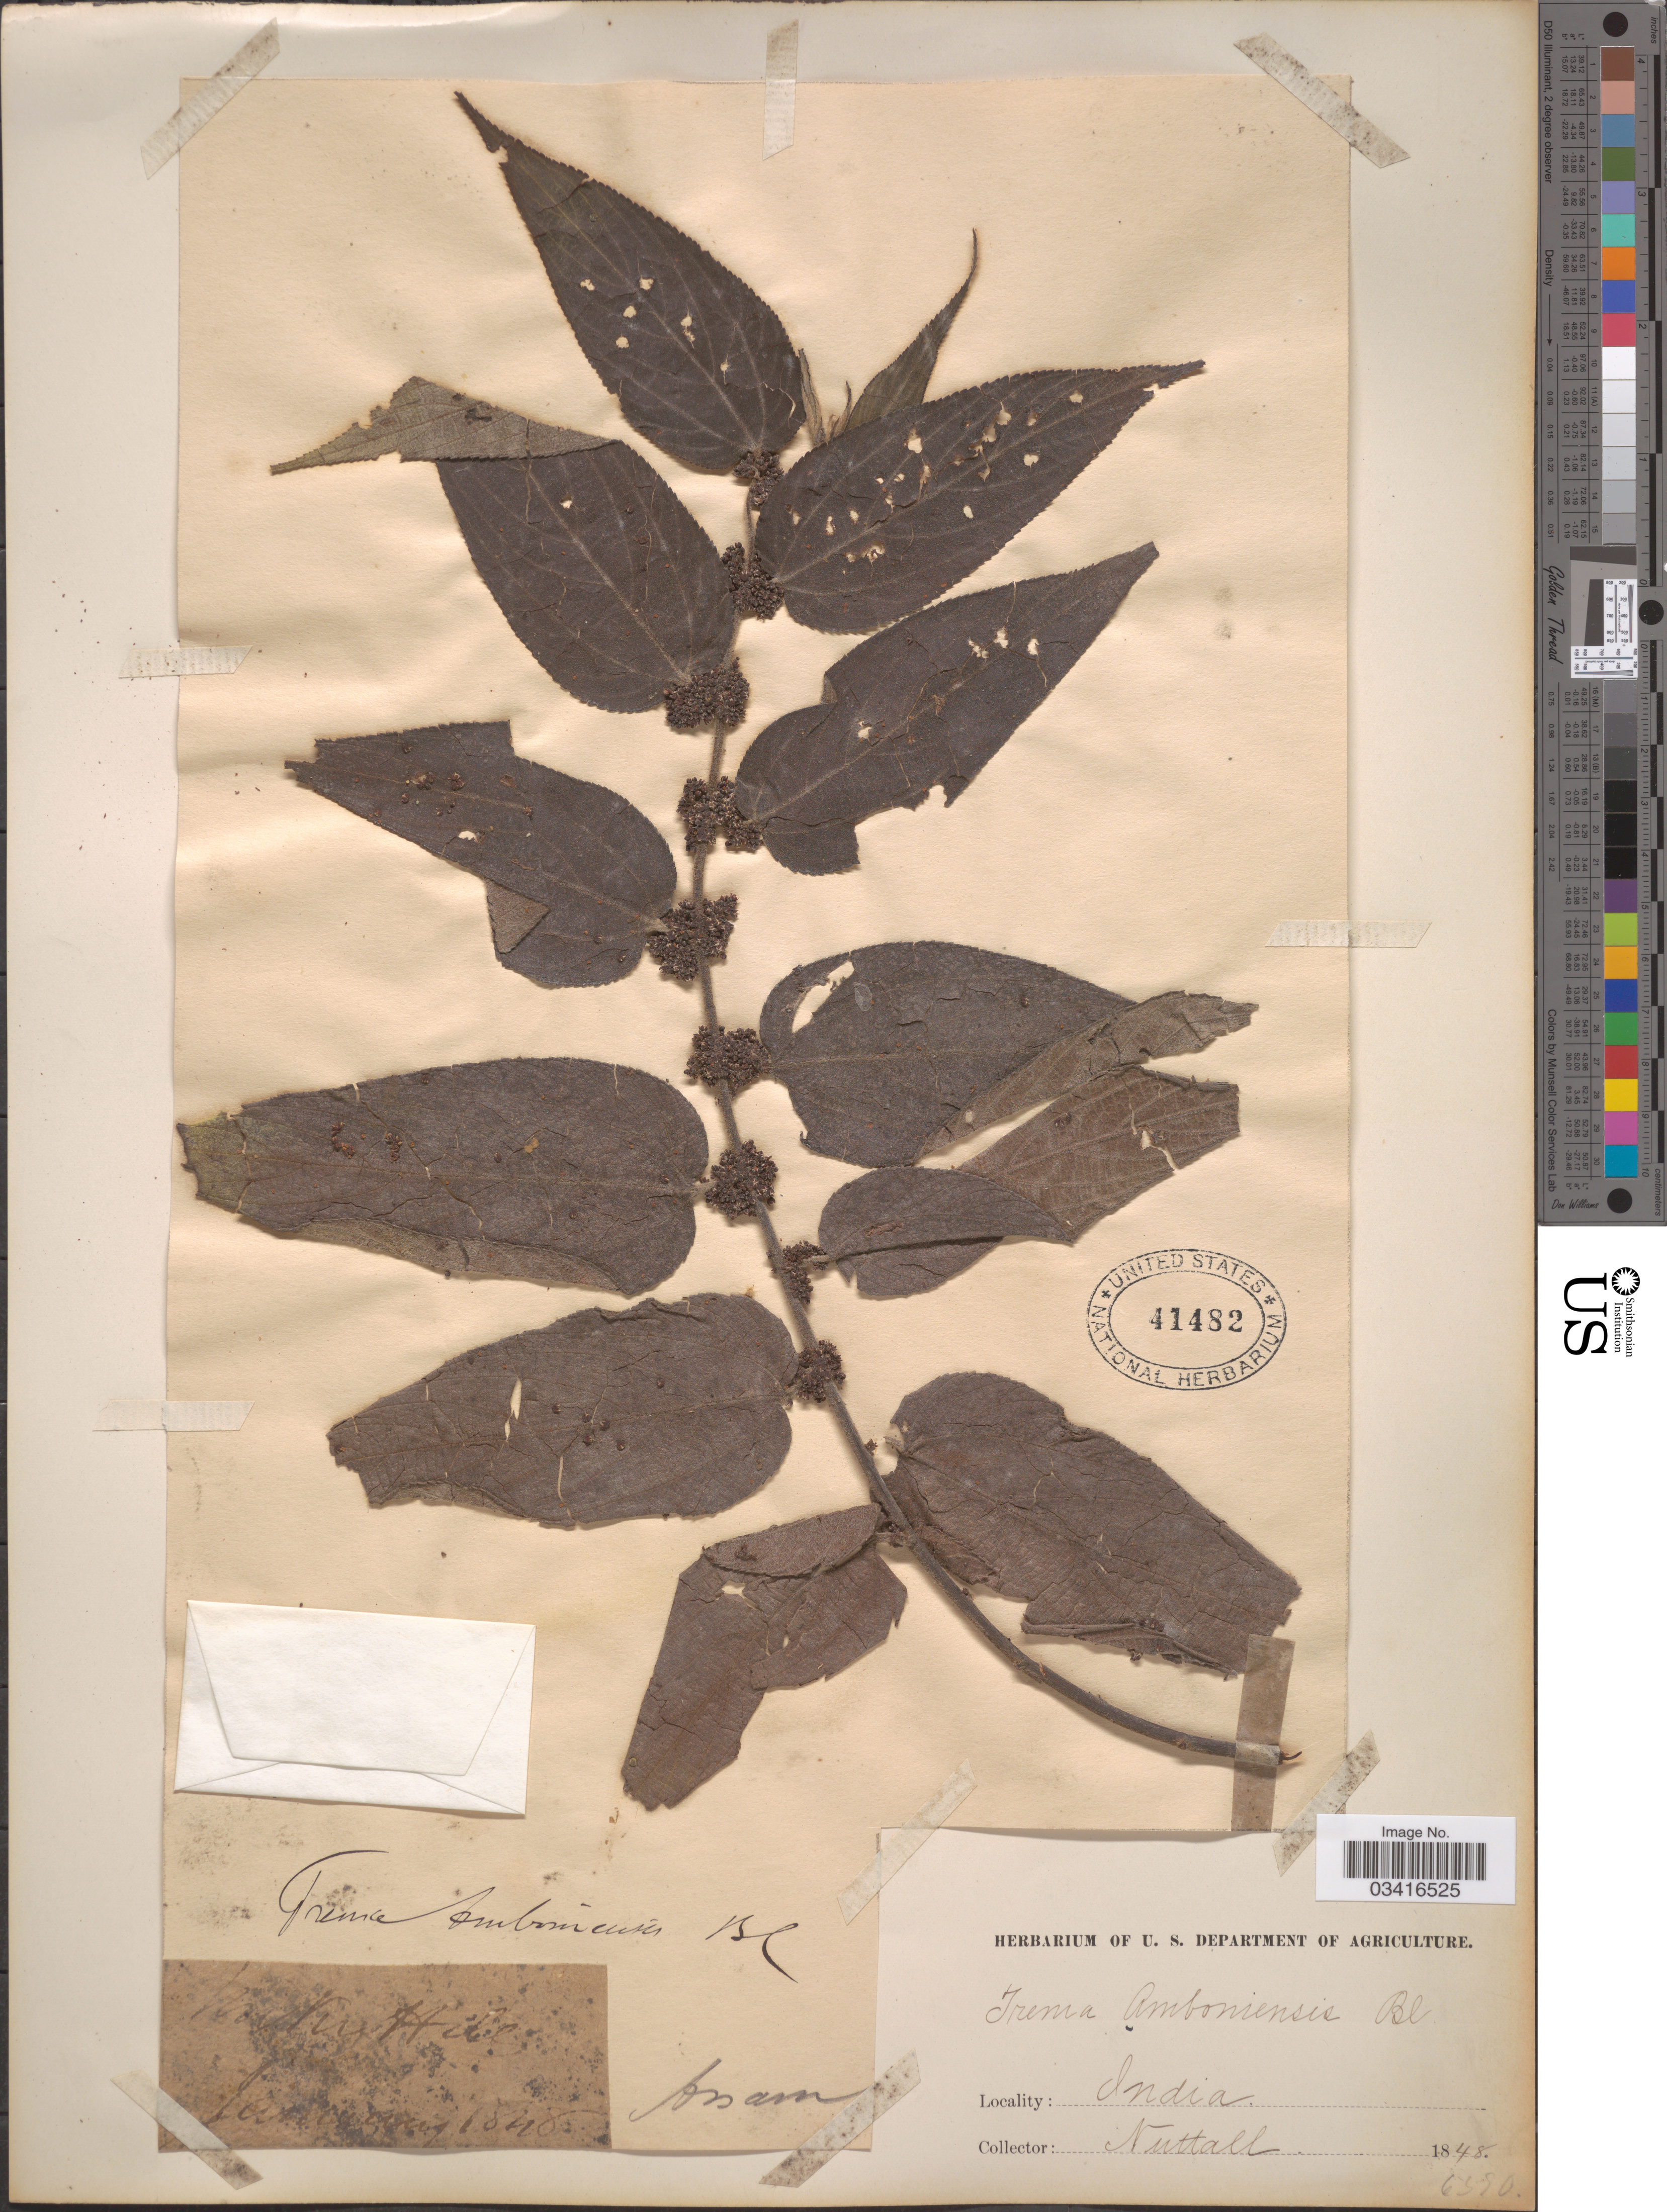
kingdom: Plantae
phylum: Tracheophyta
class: Magnoliopsida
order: Rosales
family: Cannabaceae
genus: Trema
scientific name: Trema orientale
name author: (L.) Blume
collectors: Nuttall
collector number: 6590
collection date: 1848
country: India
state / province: Assam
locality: North Hill Jaunsar.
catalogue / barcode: US 41482